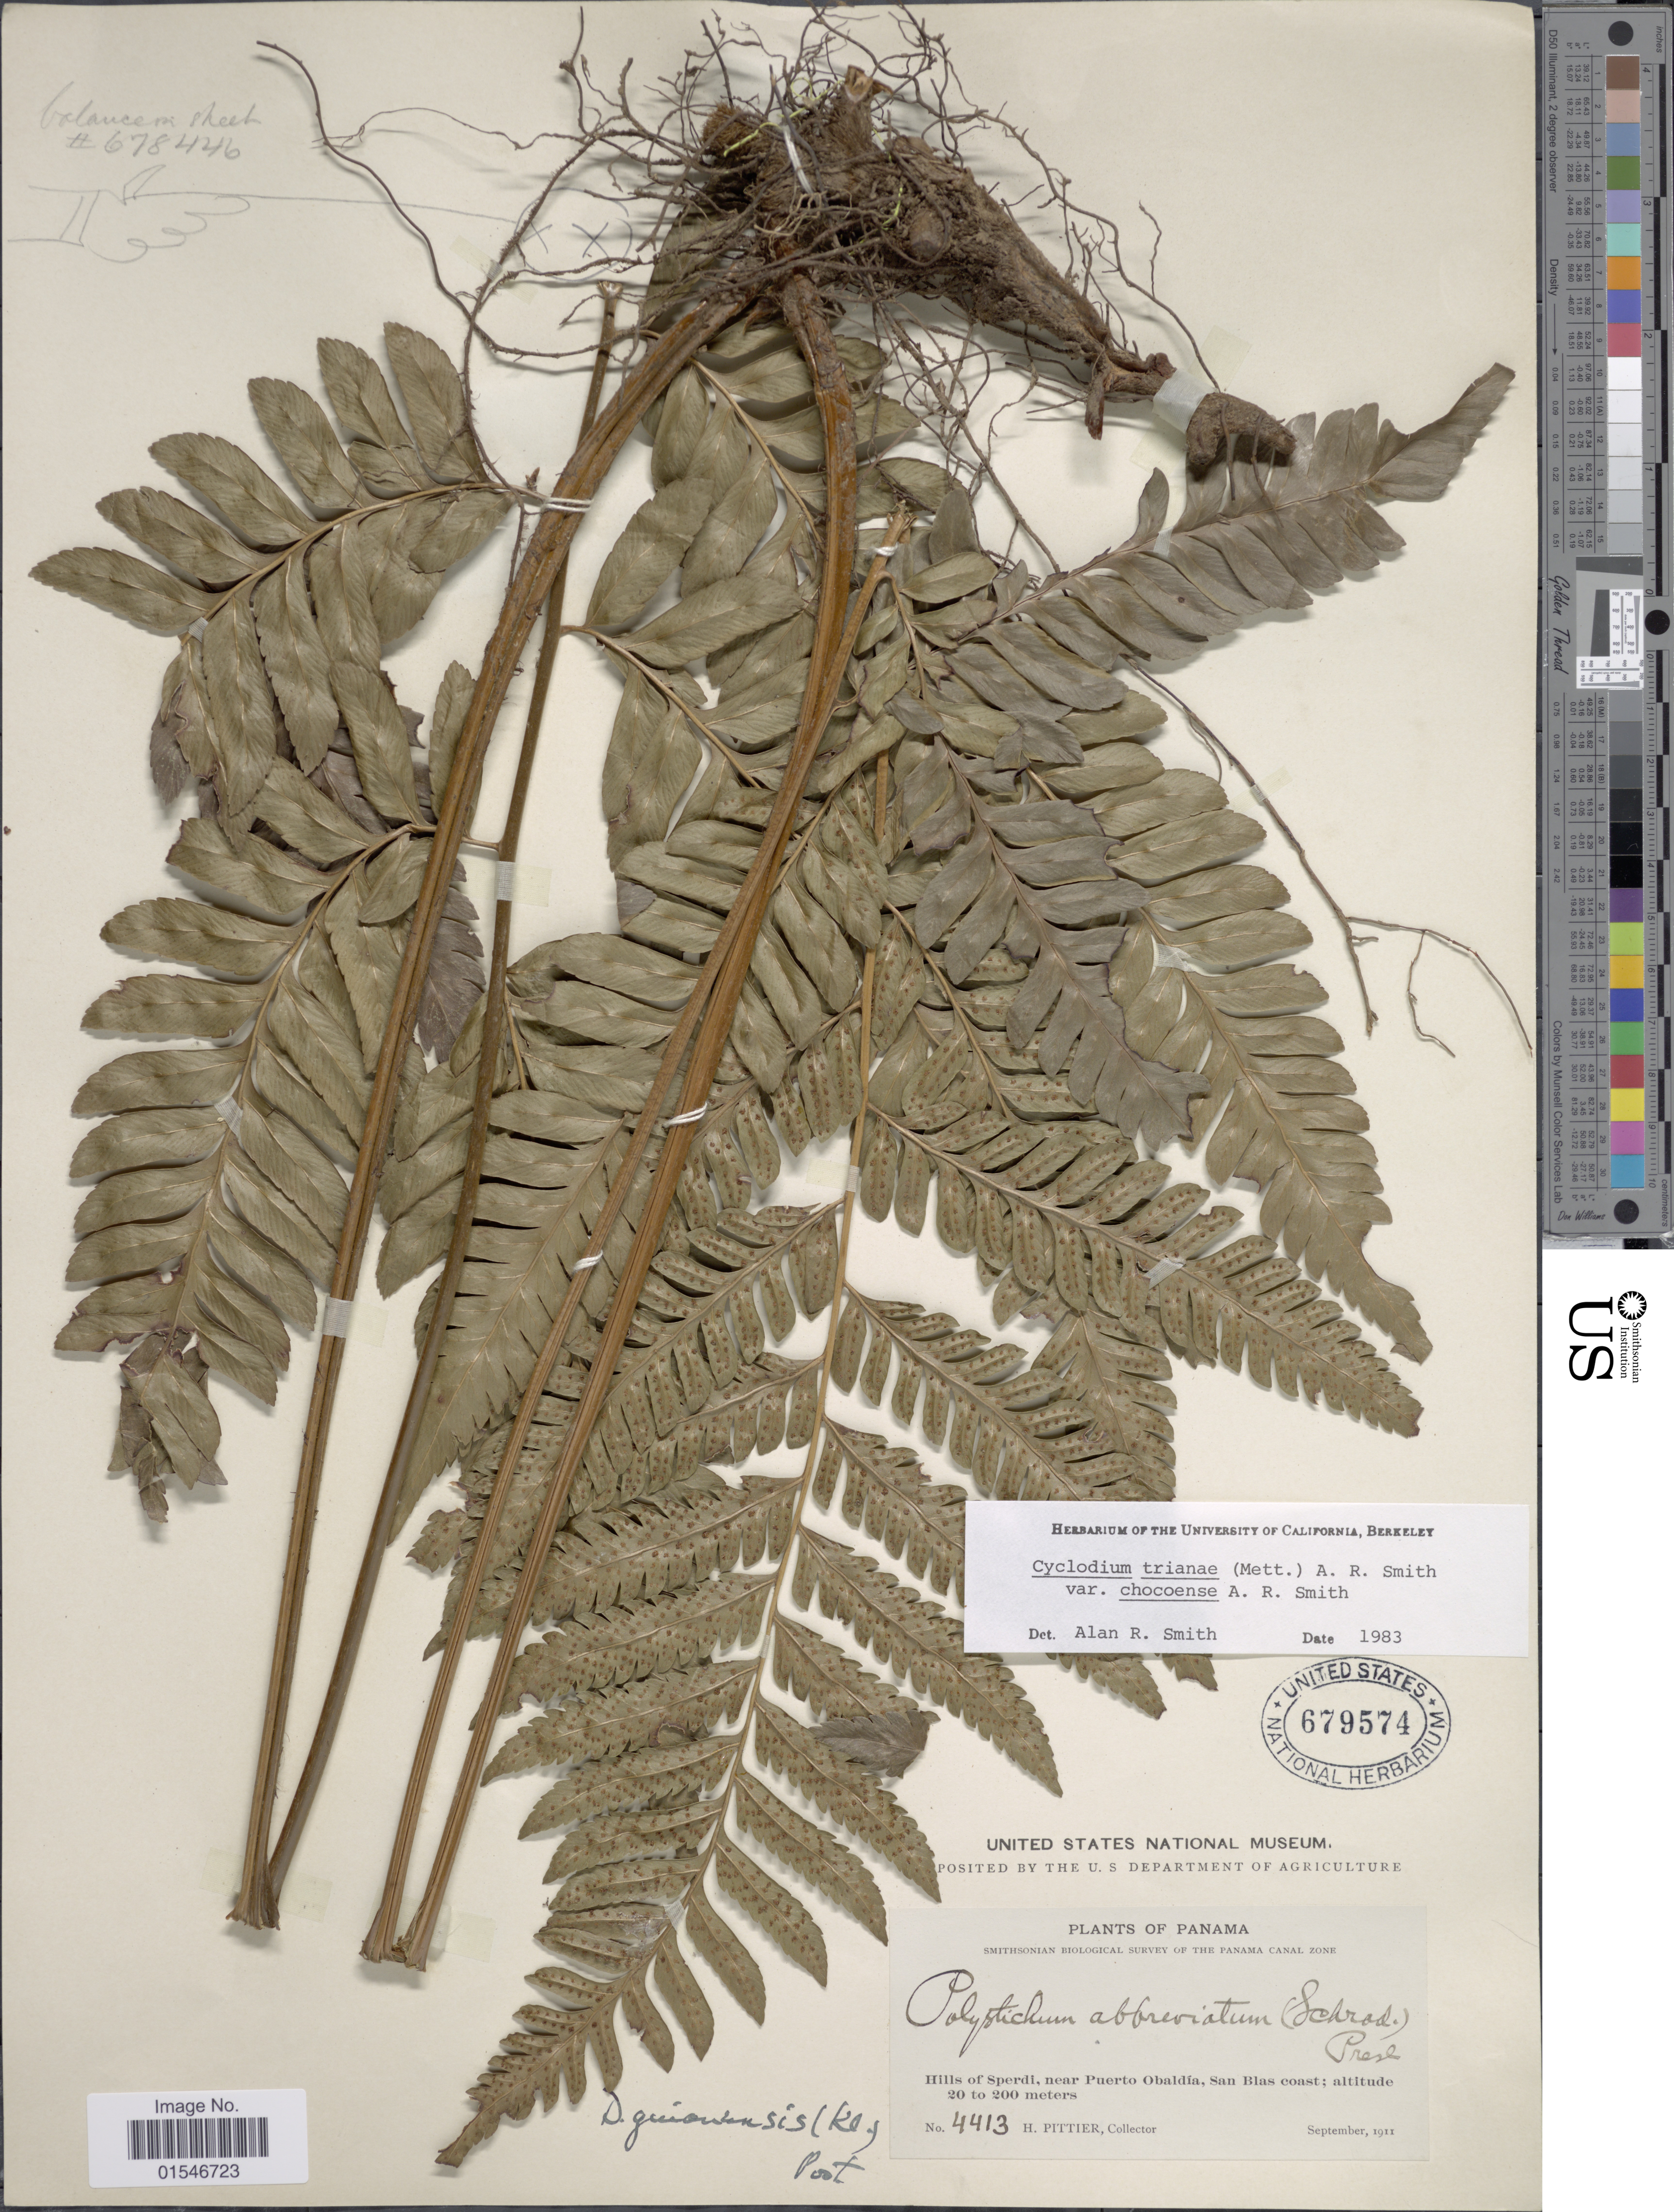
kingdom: Plantae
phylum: Tracheophyta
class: Polypodiopsida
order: Polypodiales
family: Dryopteridaceae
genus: Cyclodium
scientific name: Cyclodium trianae var. chocoense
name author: A.R. Sm.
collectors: H. F. Pittier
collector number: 4413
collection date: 1913-09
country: Panama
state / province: Colón / Panamá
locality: Panama Canal Zone. Hills of Sperdi, near Puerto Obaldía, San Blas coast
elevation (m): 20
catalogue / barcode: US 679574